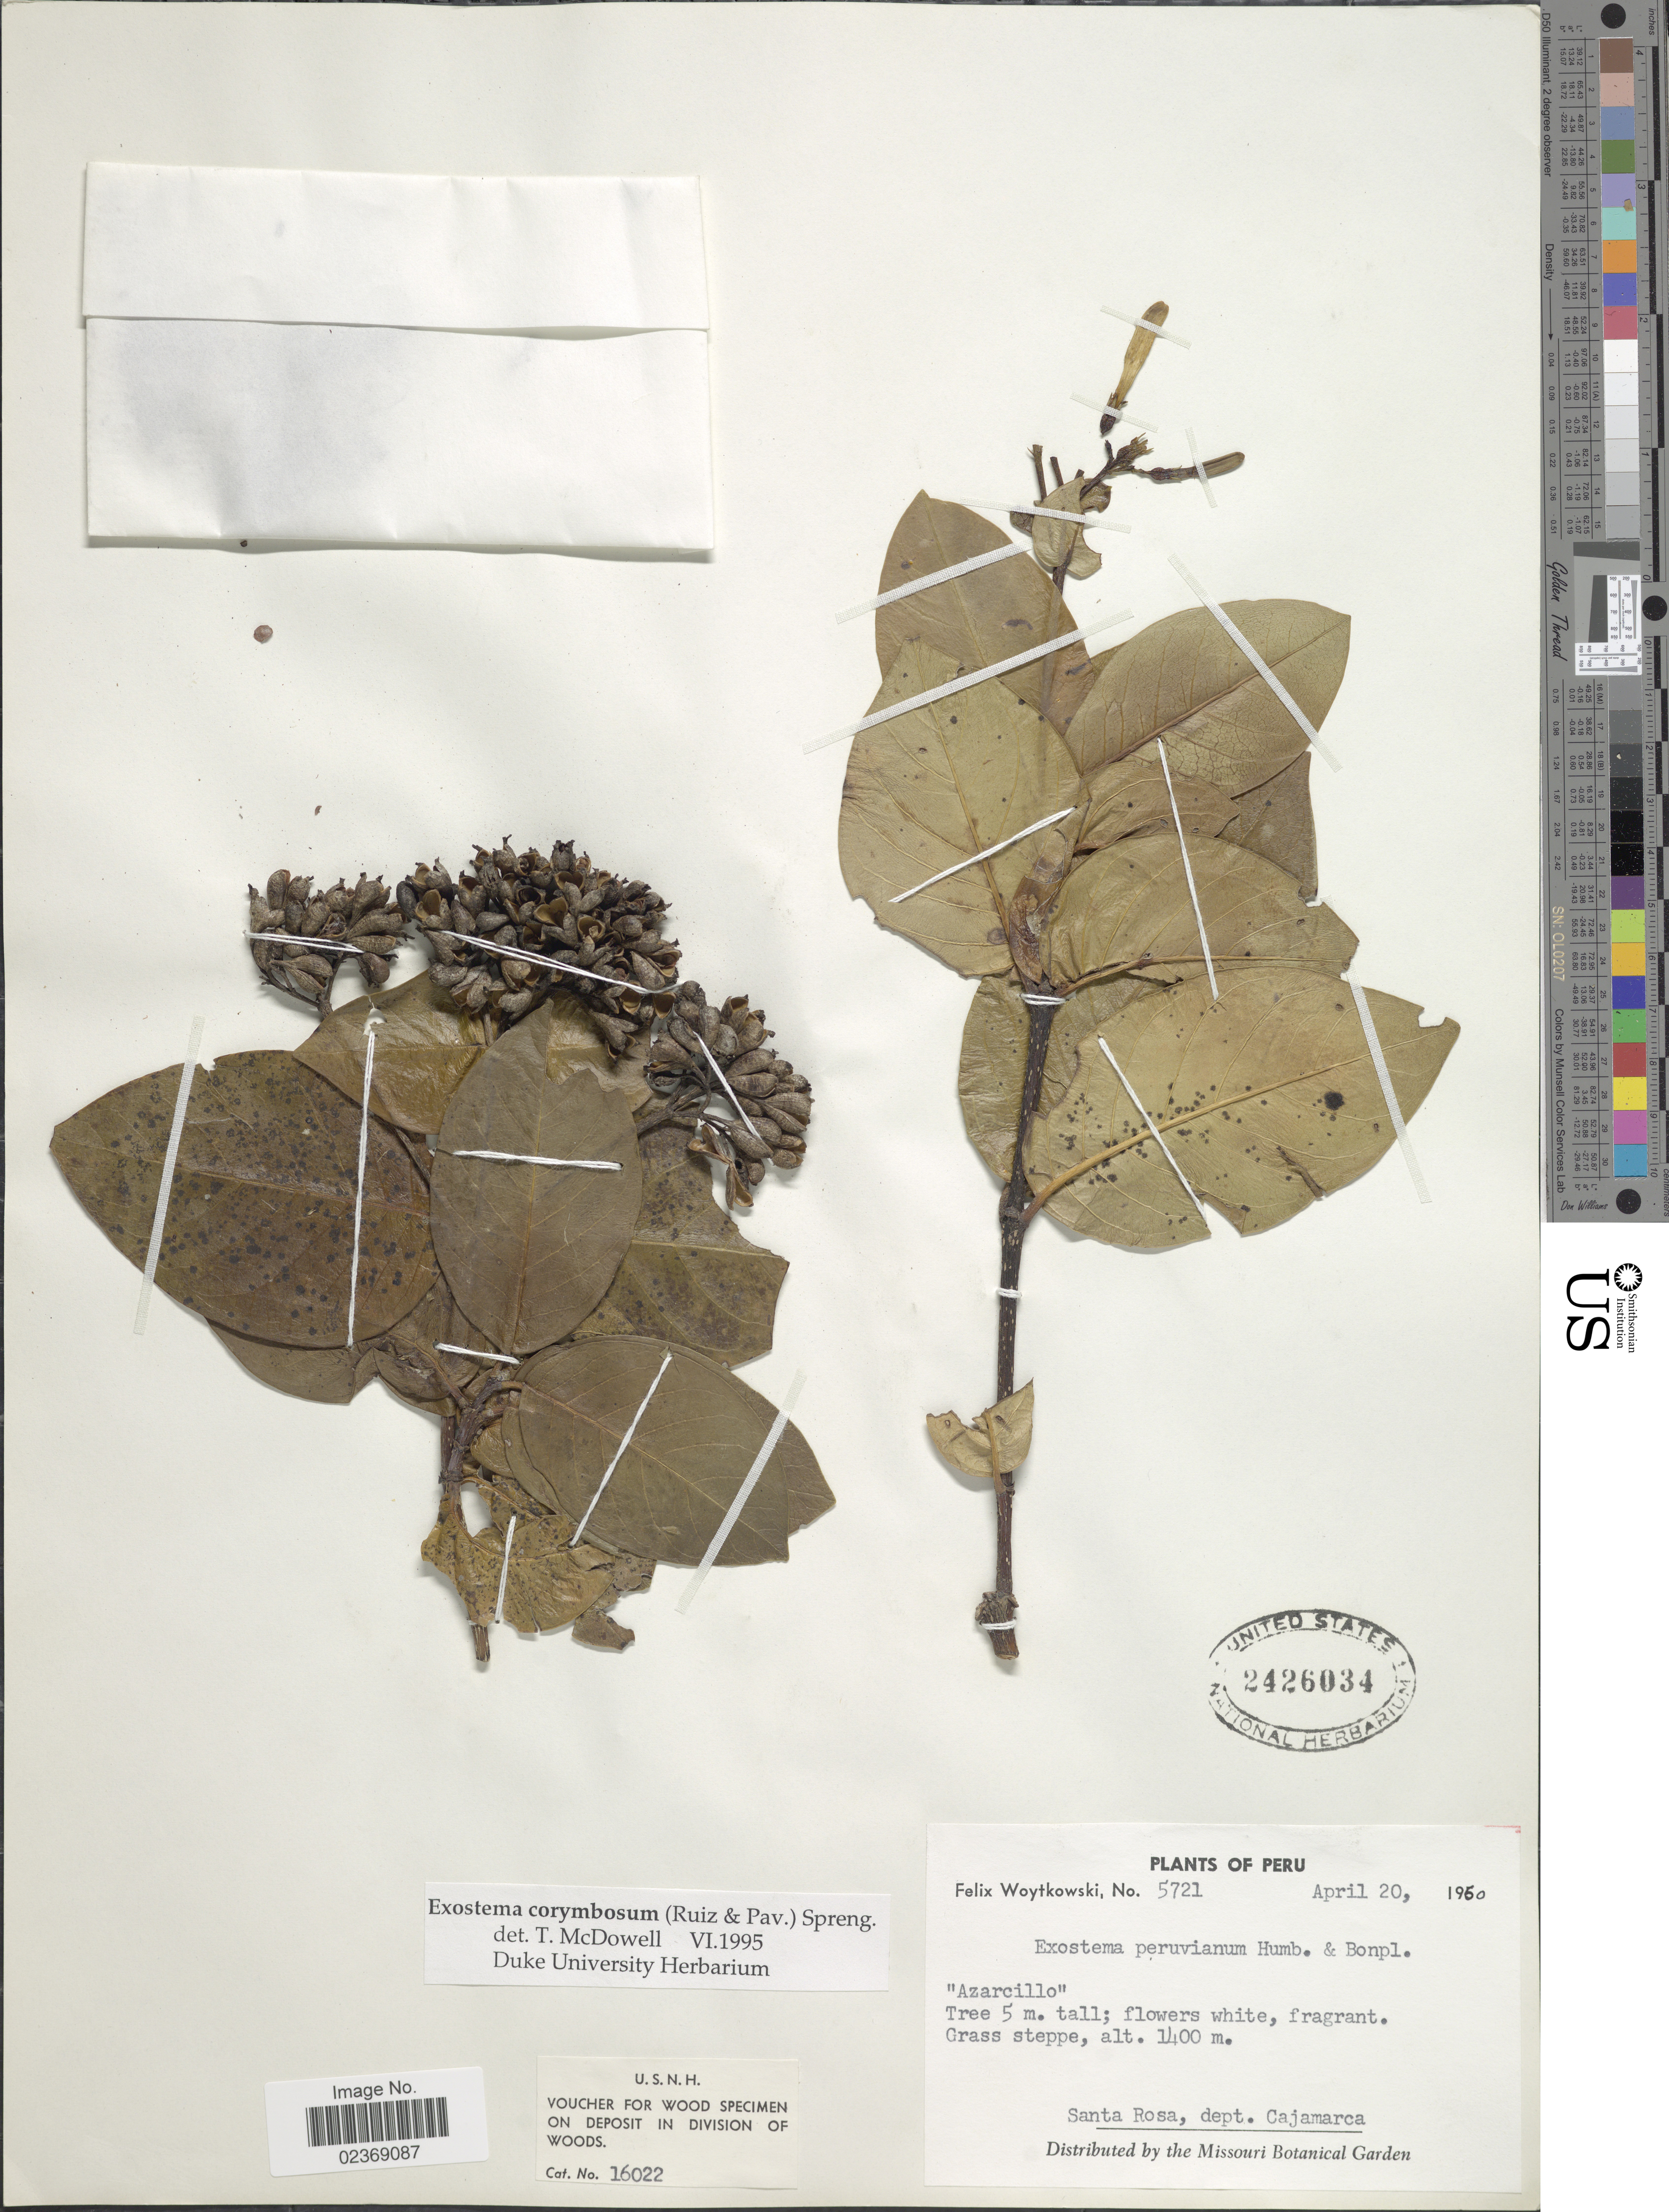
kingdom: Plantae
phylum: Tracheophyta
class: Magnoliopsida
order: Gentianales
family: Rubiaceae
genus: Exostema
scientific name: Exostema corymbosum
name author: (Ruiz & Pav.) Spreng.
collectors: F. Woytkowski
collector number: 5721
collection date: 1960-04-20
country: Peru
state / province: Cajamarca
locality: Grass steppe, Santa Rosa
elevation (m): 1400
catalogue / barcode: US 2426034